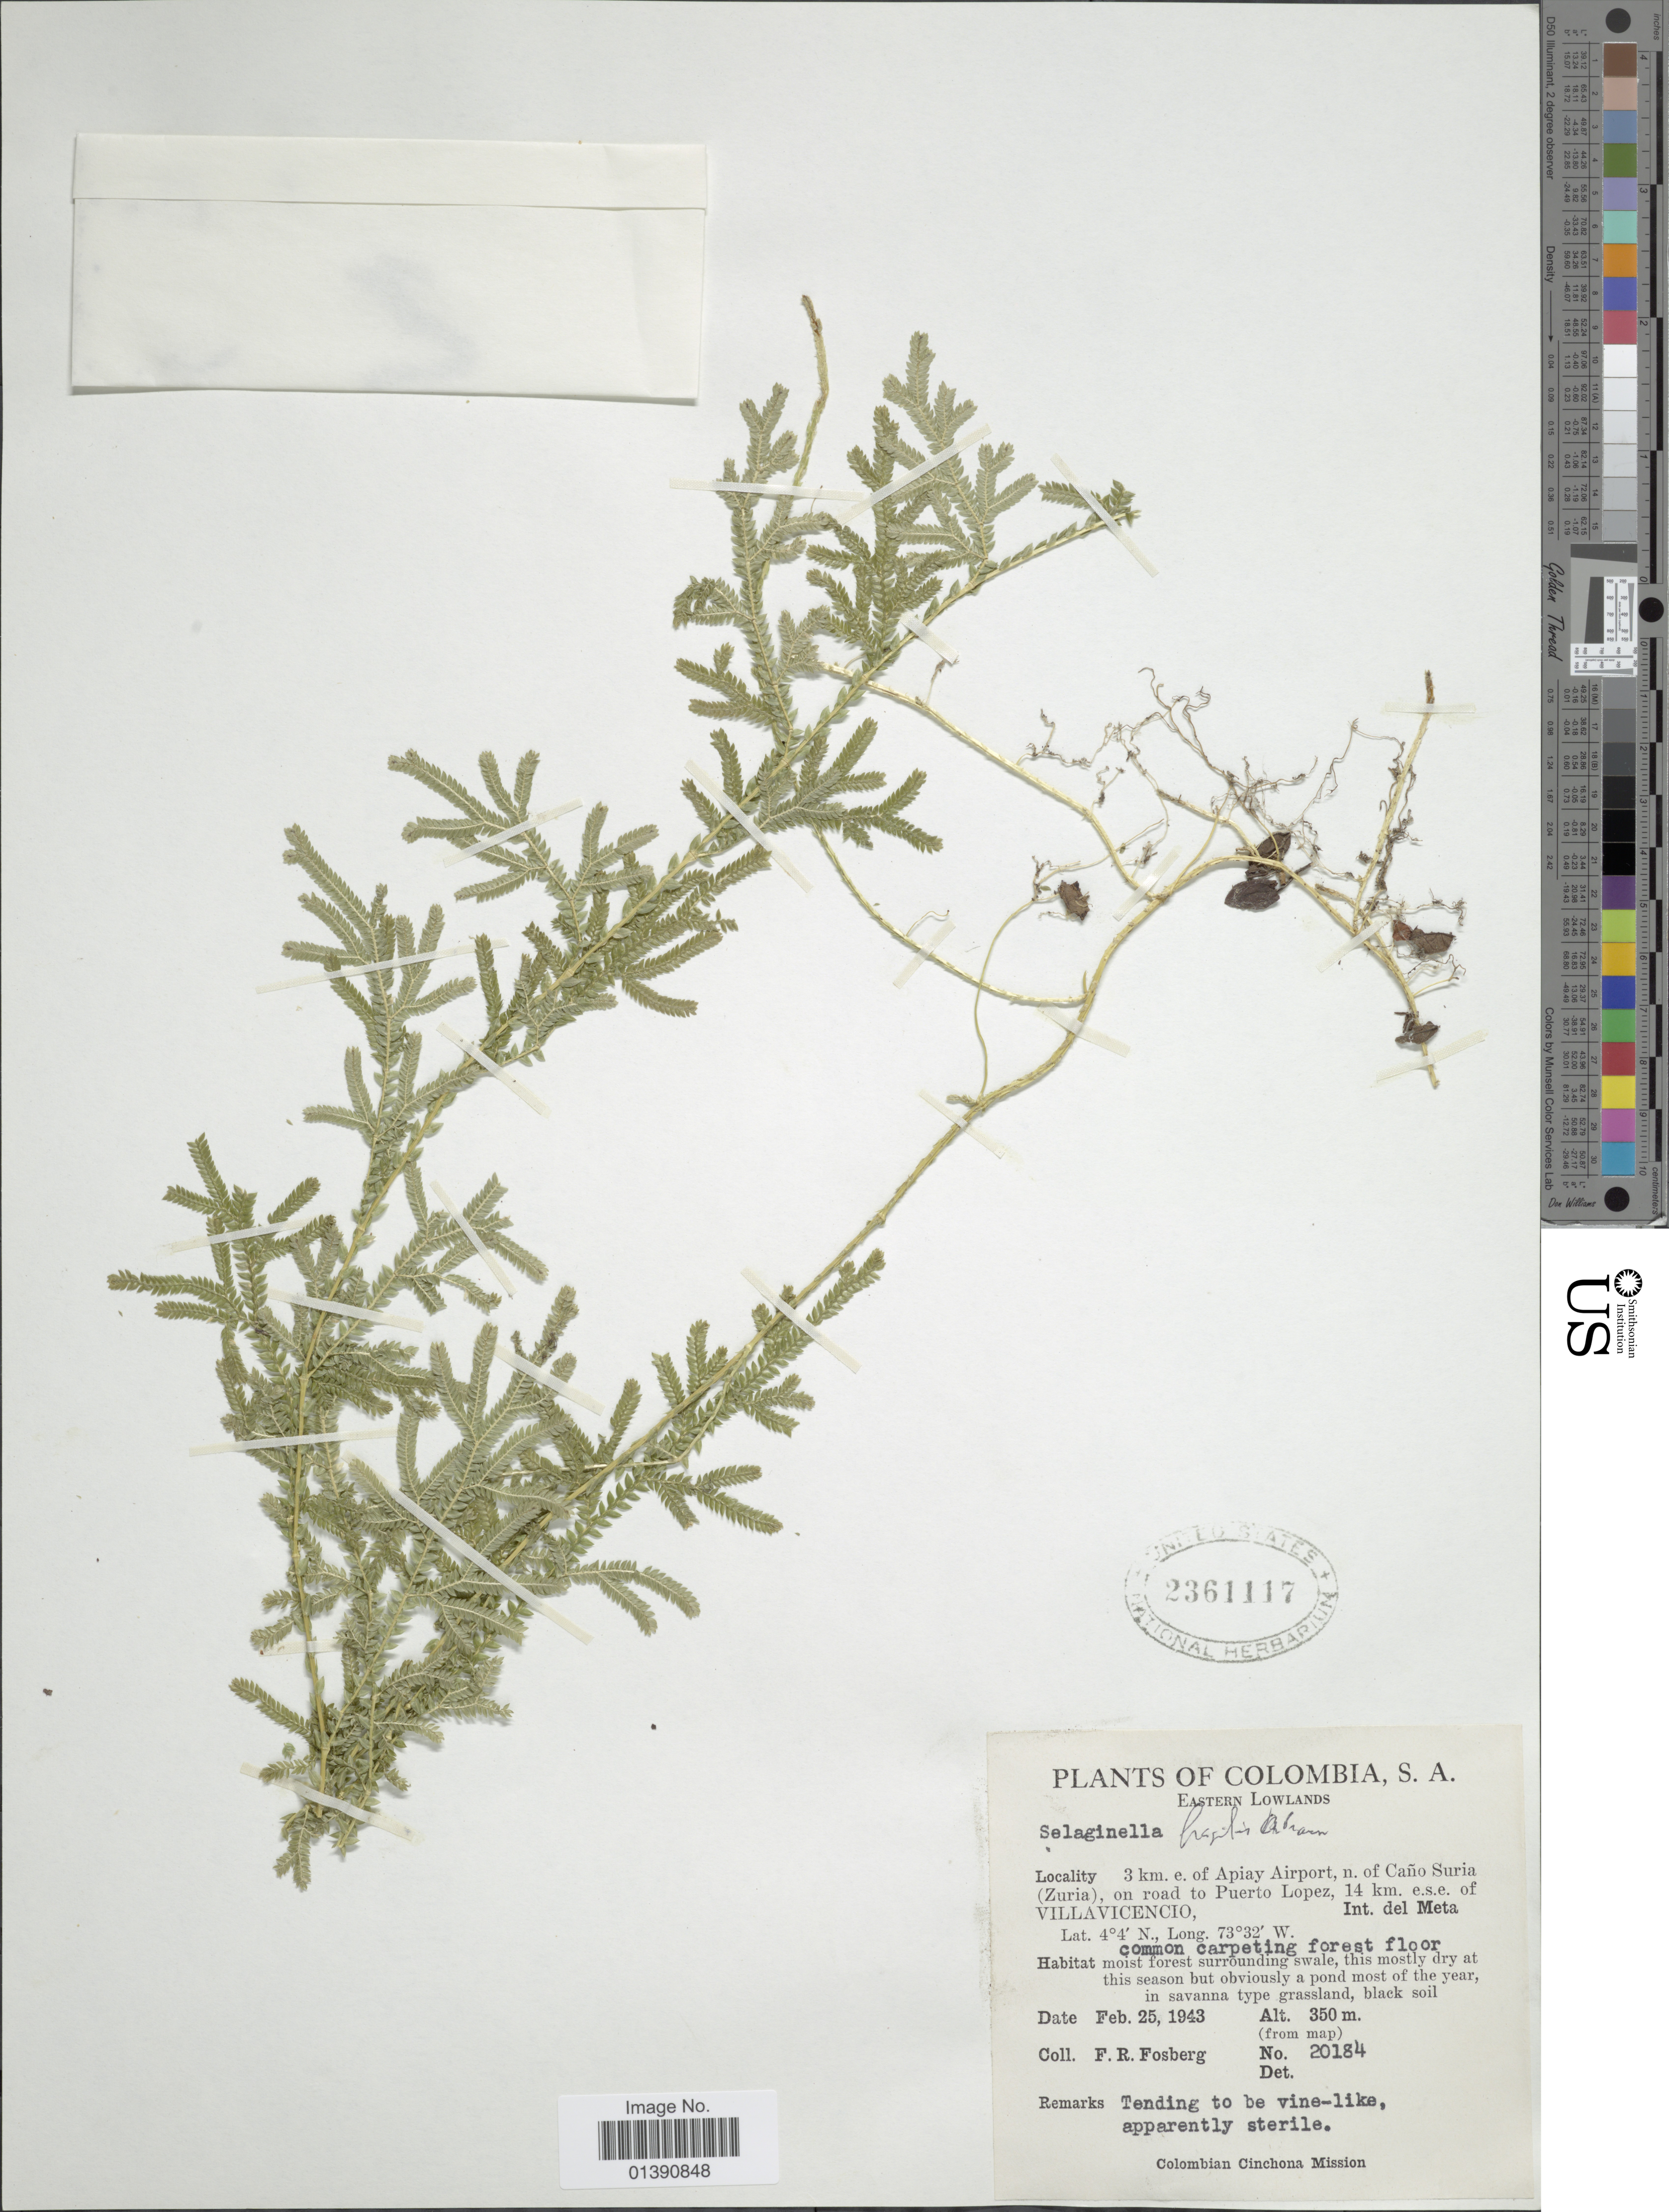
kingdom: Plantae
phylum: Tracheophyta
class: Lycopodiopsida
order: Selaginellales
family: Selaginellaceae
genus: Selaginella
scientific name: Selaginella fragilis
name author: A. Braun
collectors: F. R. Fosberg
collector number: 20184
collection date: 1943-02-25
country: Colombia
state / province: Meta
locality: Eastern Lowlands, 3 km. e. of Apiay Airport, n. of Caño Suria (Zuria), on road to Puerto Lopez, 14 km. e.s.e. of Villavicencio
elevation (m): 350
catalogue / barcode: US 2361117